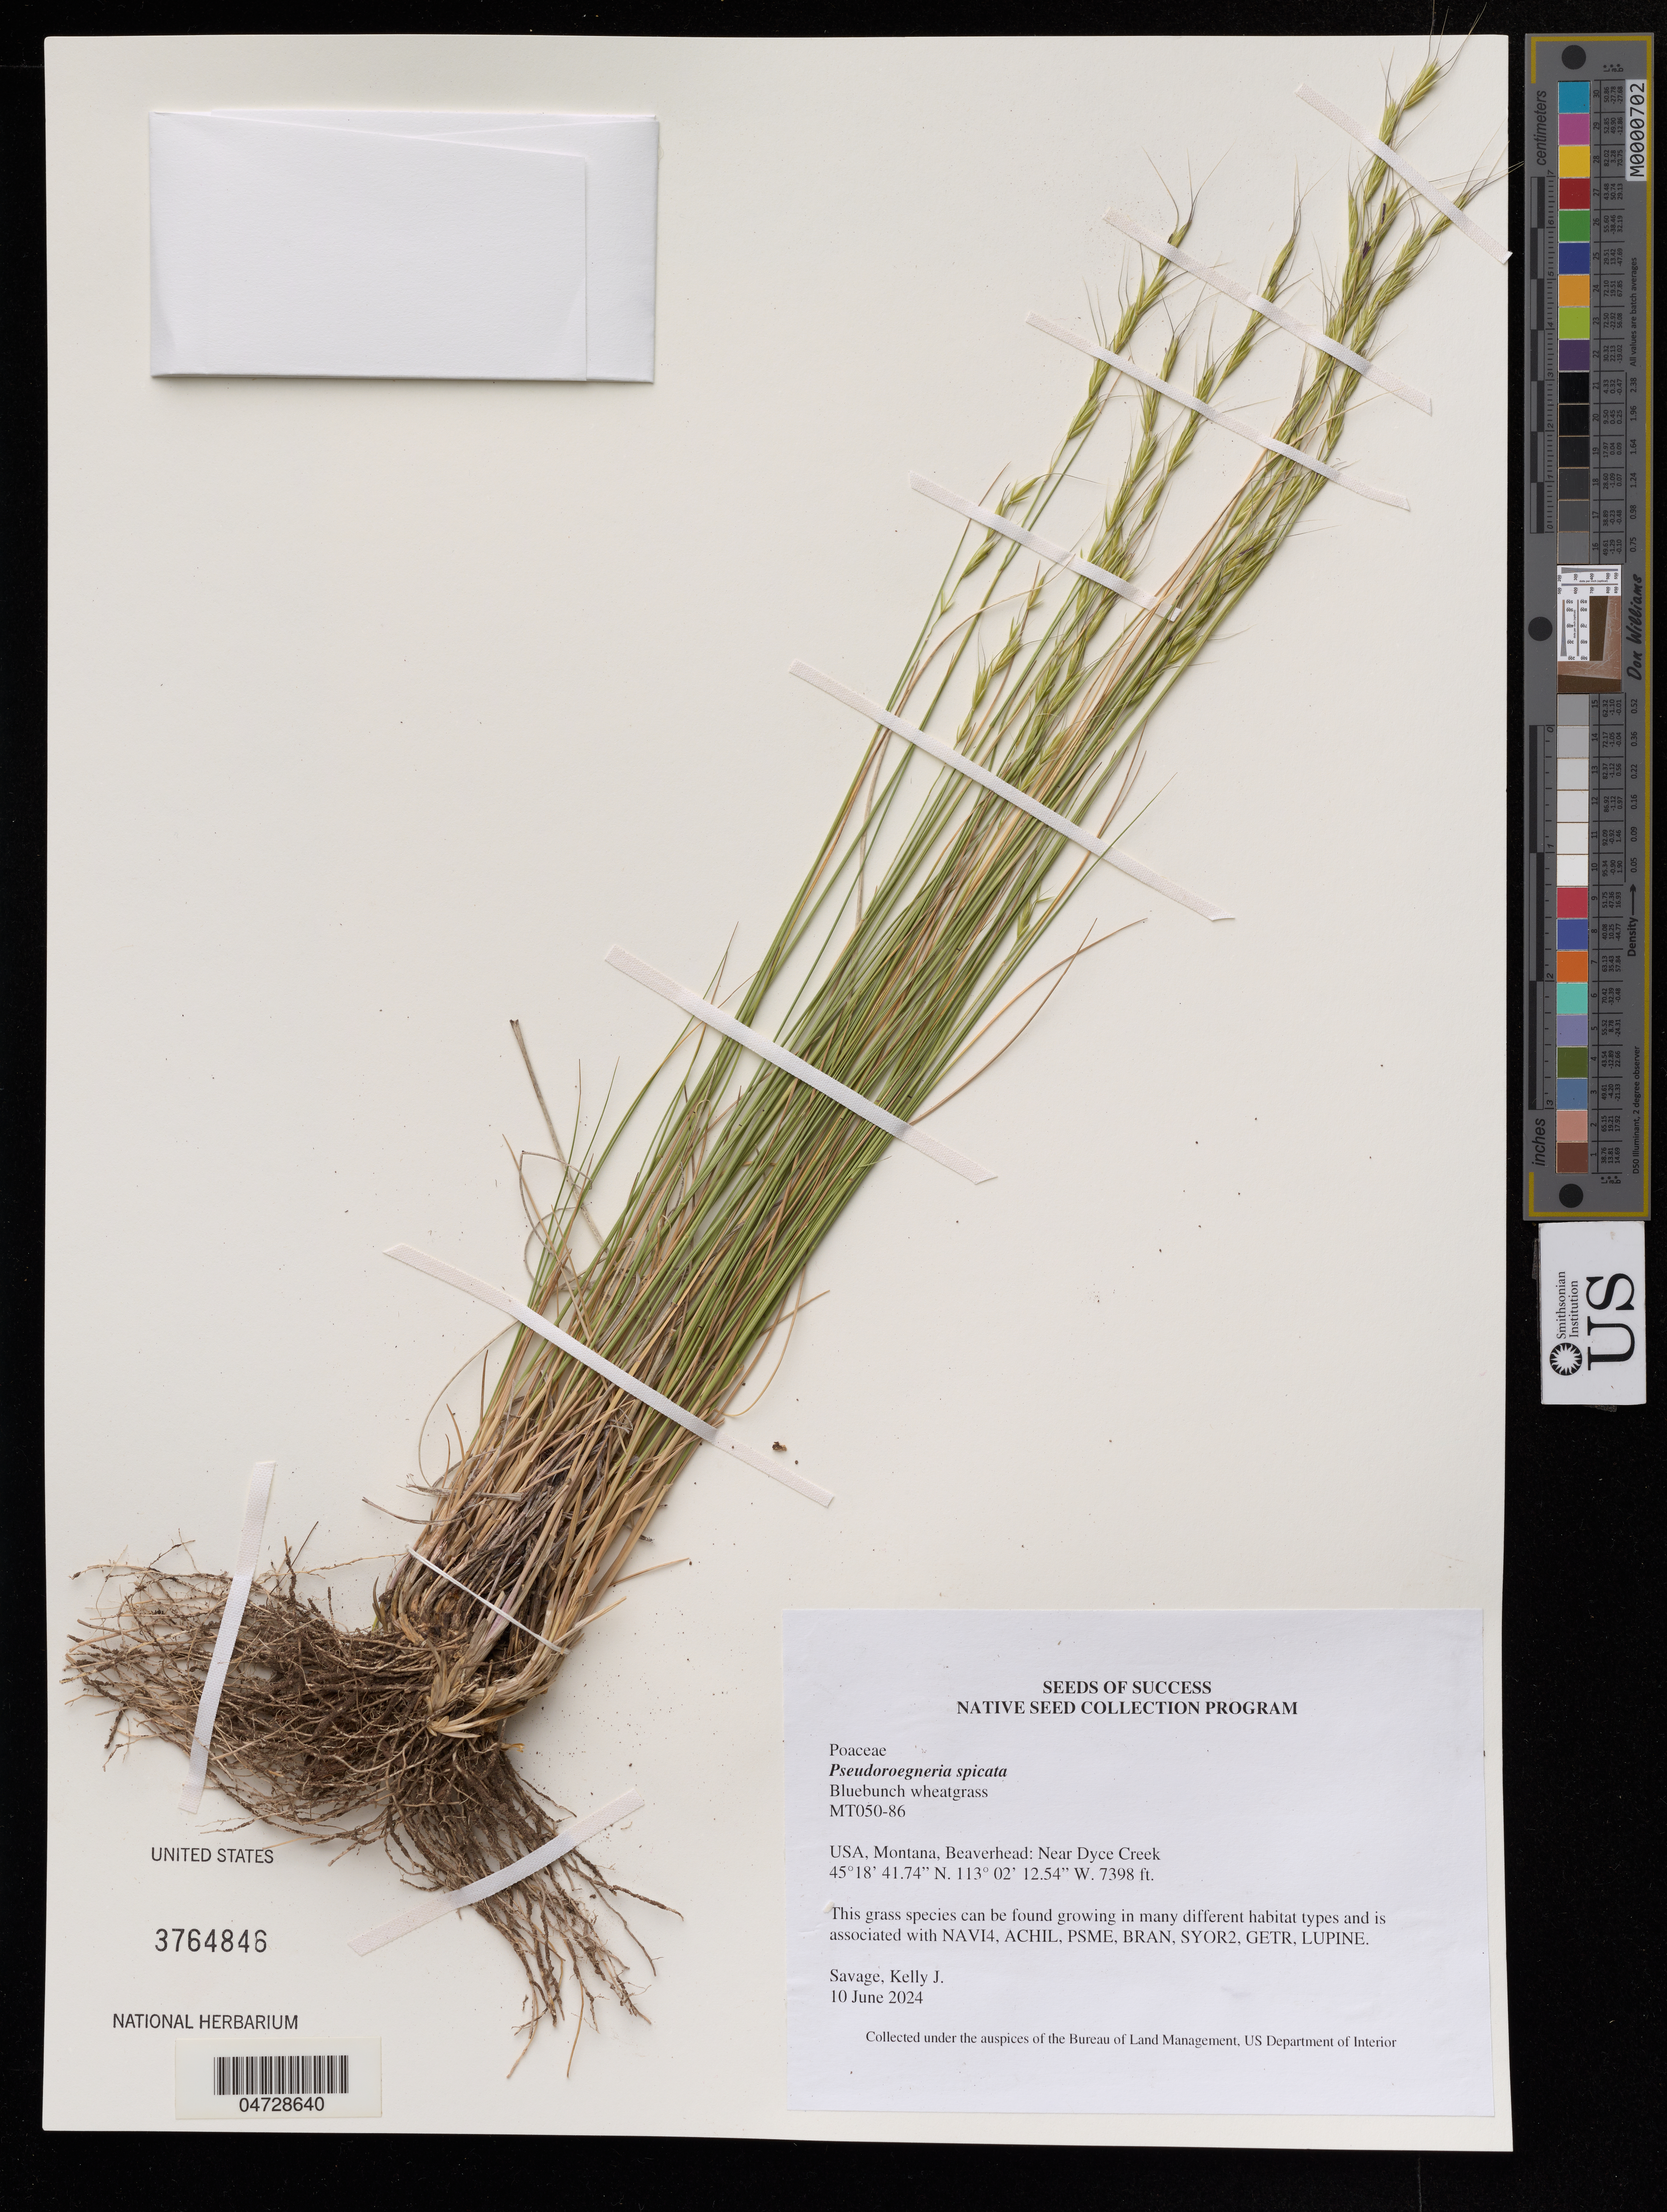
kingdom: Plantae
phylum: Tracheophyta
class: Liliopsida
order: Poales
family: Poaceae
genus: Pseudoroegneria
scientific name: Pseudoroegneria spicata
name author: (Pursh) Á. Löve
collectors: K. Savage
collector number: MT050-86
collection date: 2024-06-10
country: United States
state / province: Montana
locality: Beaverhead: Near Dyce Creek.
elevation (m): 2255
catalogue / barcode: US 3764846